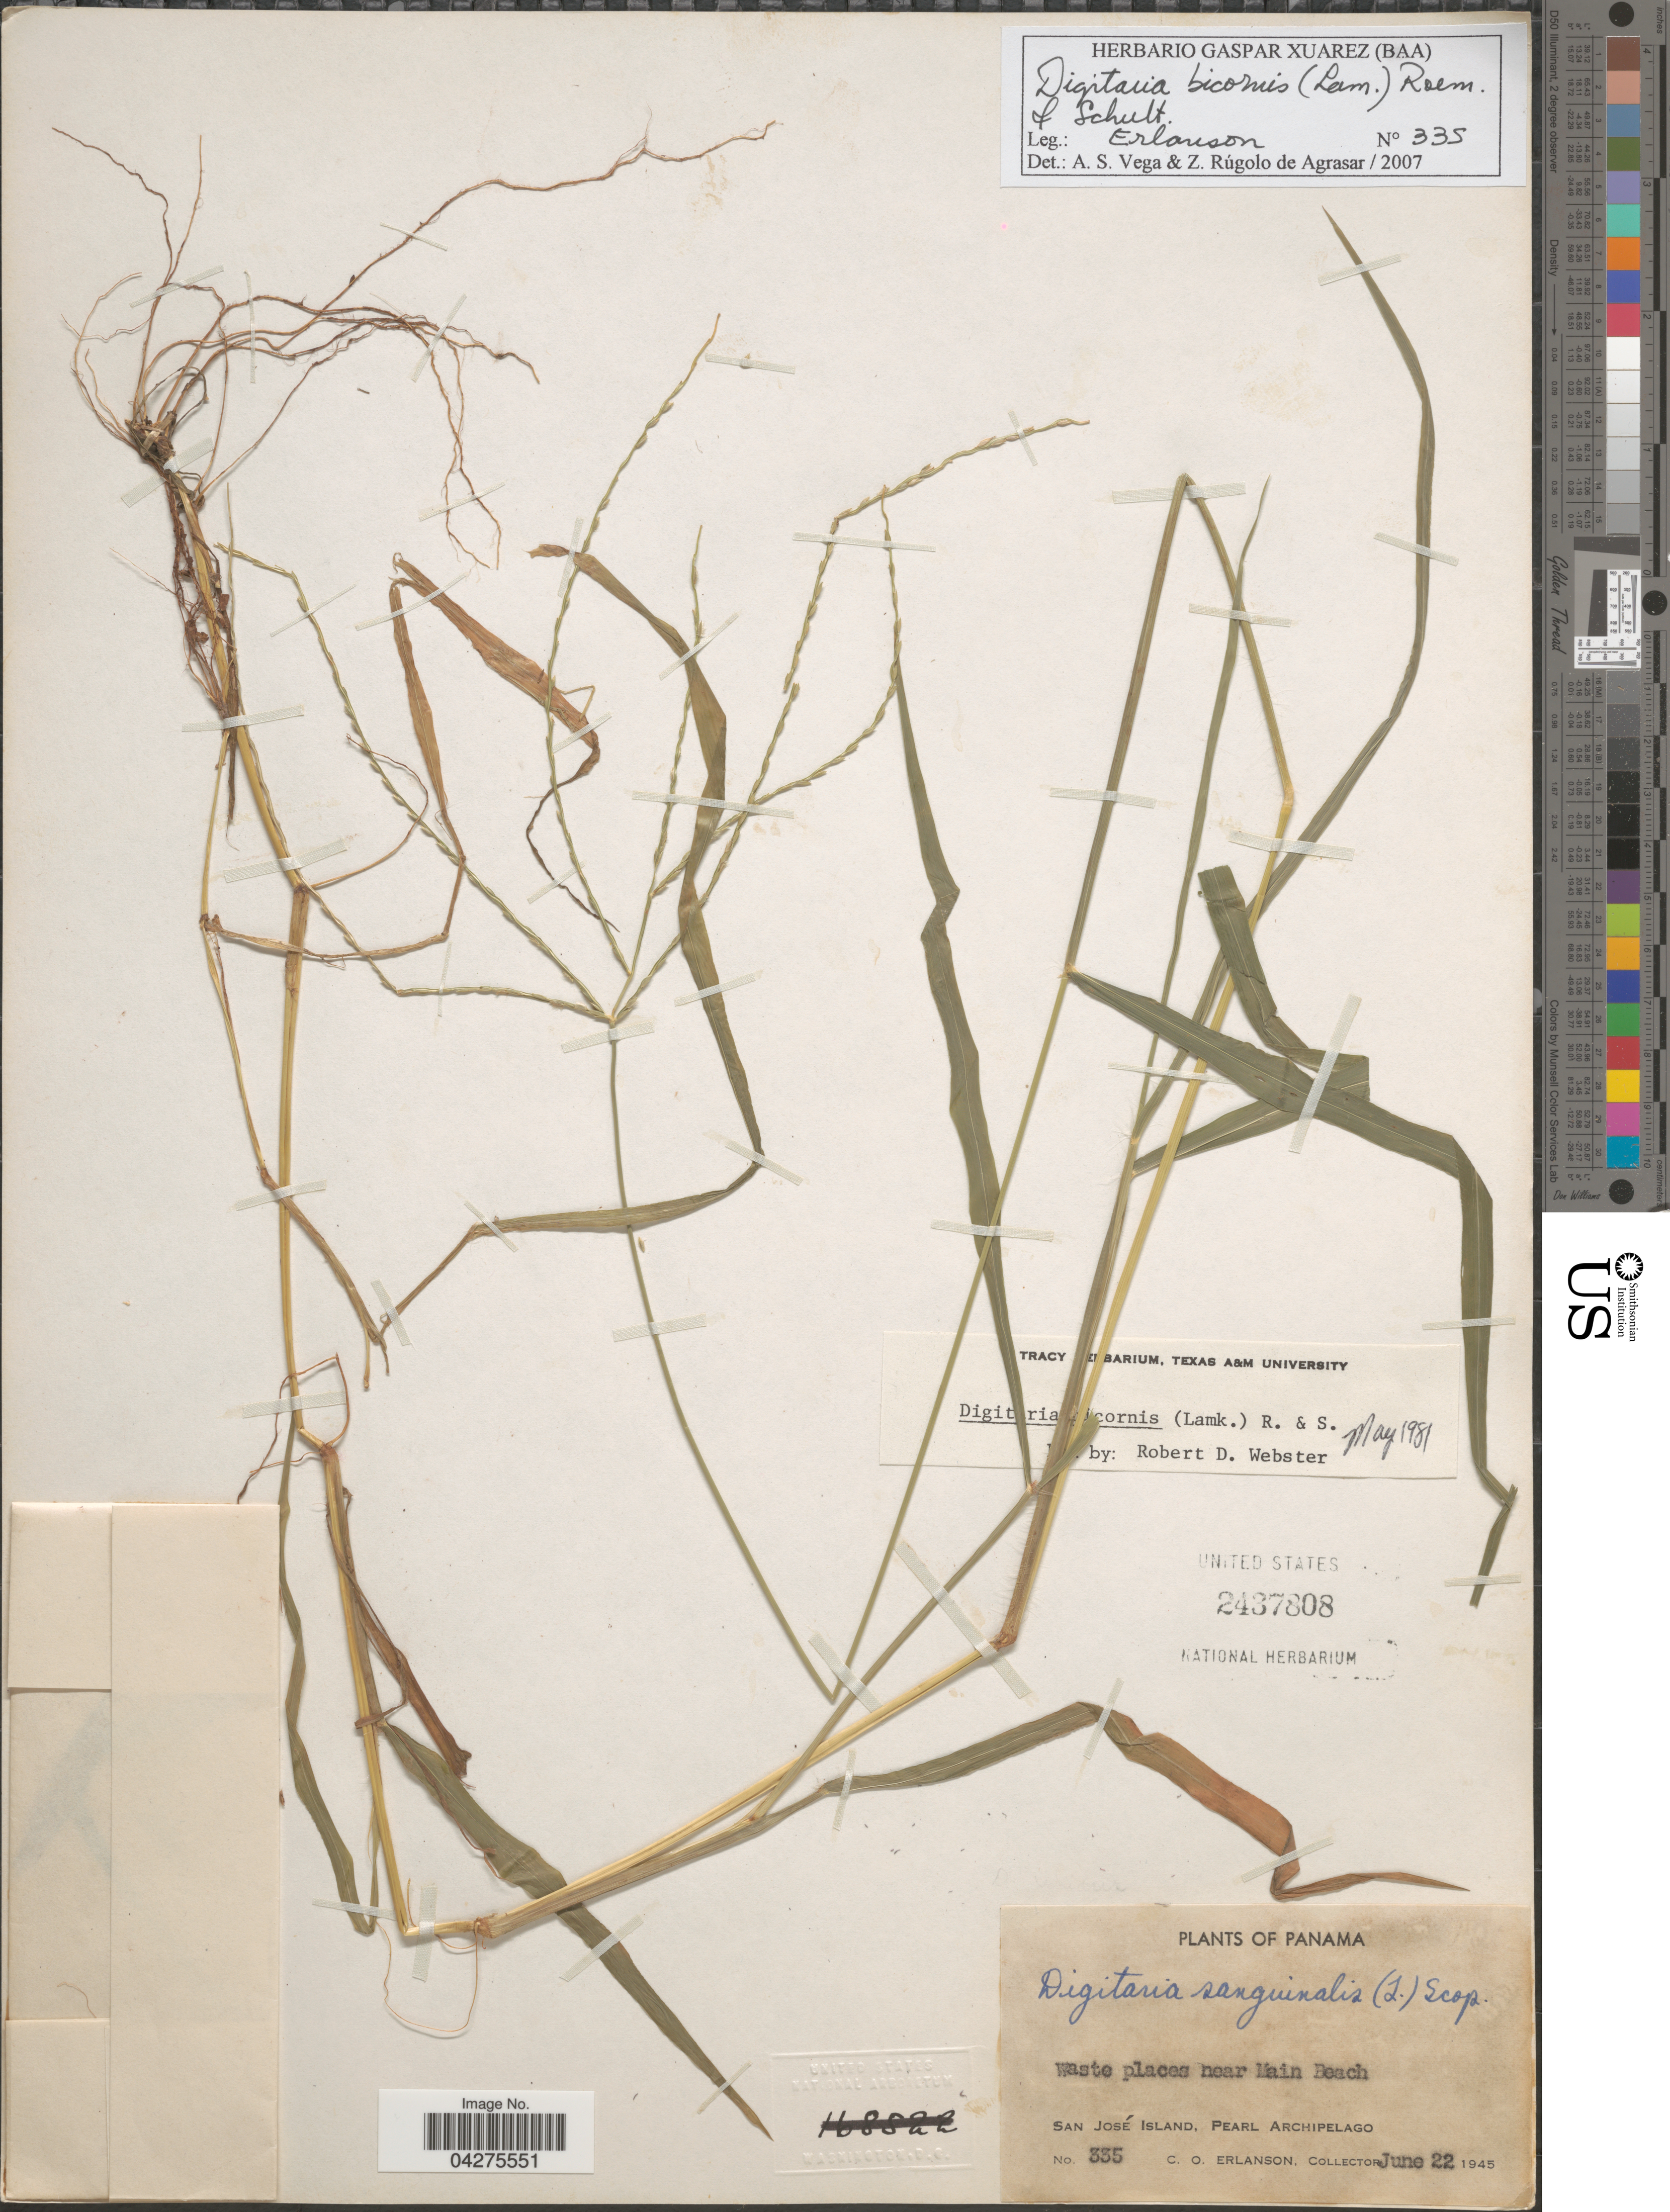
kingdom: Plantae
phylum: Tracheophyta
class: Liliopsida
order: Poales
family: Poaceae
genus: Digitaria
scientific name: Digitaria bicornis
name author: (Lam.) Roem. & Schult.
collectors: C. O. Erlanson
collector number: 335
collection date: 1945-06-22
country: Panama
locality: Waste places near Main Beach. San José Island, Pearl Archipelago.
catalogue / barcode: US 2437808